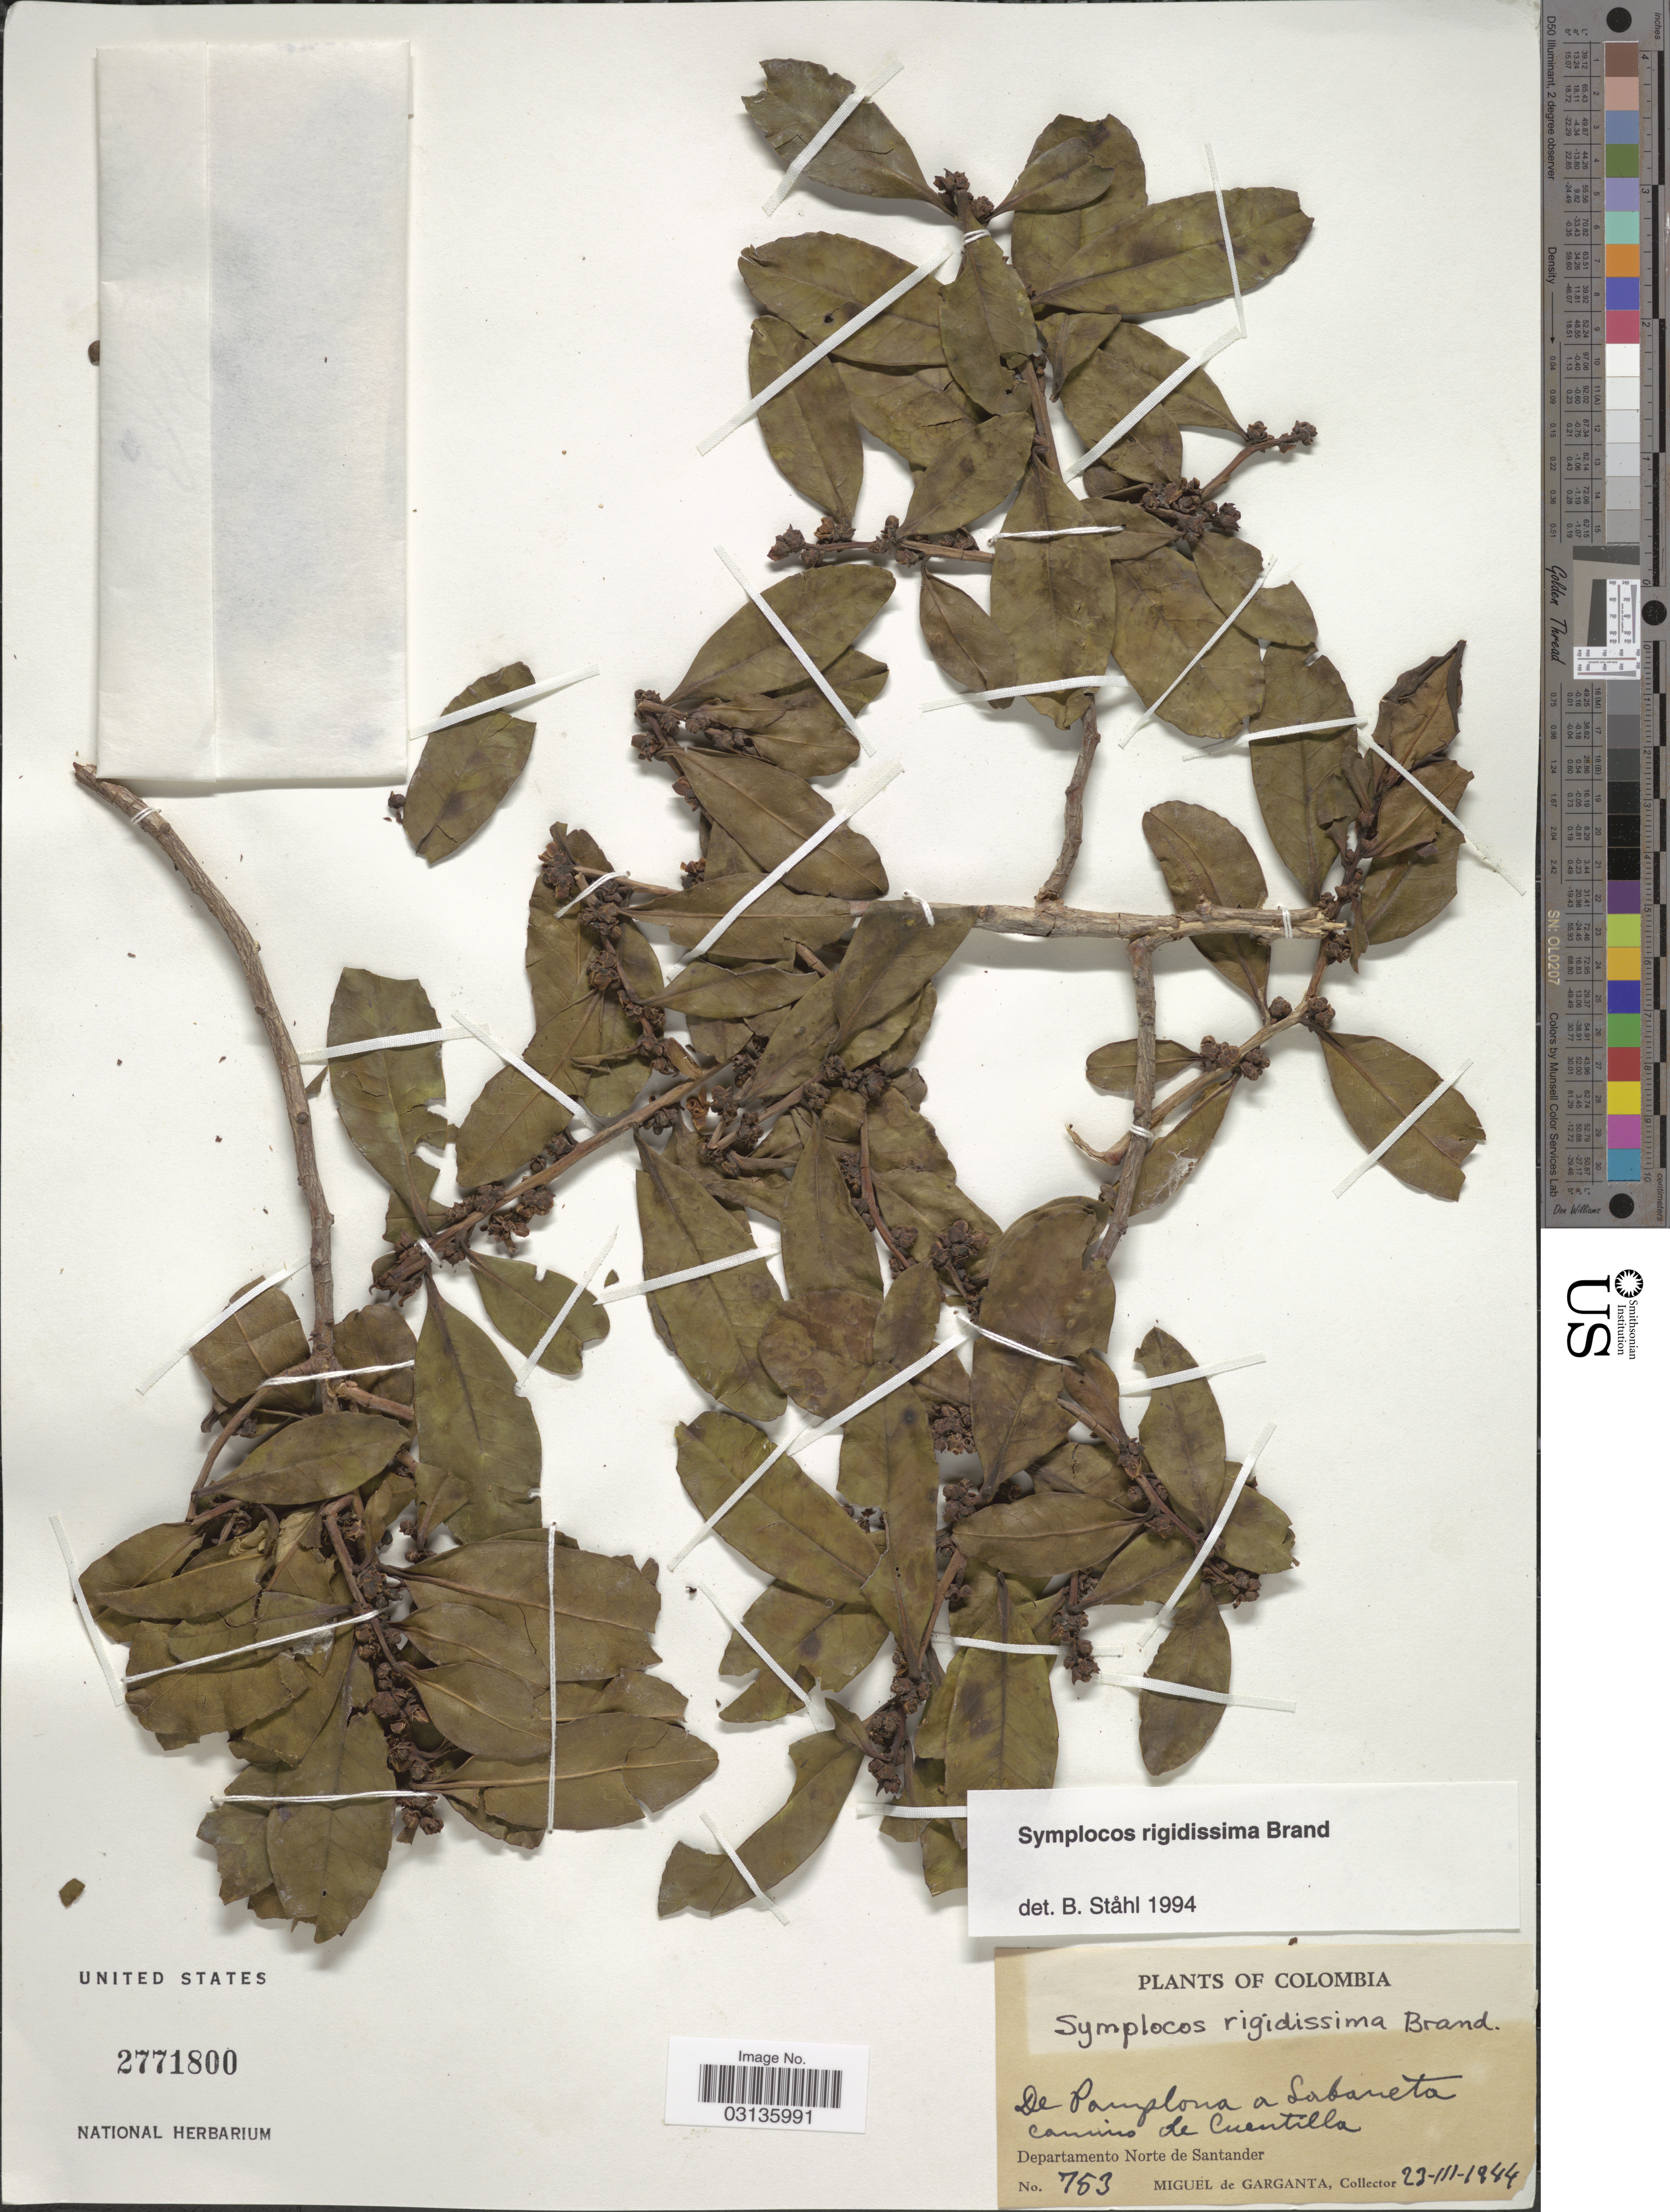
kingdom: Plantae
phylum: Tracheophyta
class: Magnoliopsida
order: Ericales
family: Symplocaceae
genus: Symplocos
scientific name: Symplocos rigidissima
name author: Brand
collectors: M. Garganta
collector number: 753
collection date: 1944-03-23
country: Colombia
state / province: Norte de Santander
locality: De Pamplona a Sabaneta camino de Cuentilla. Dapartamento Norte de Santander.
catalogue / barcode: US 2771800